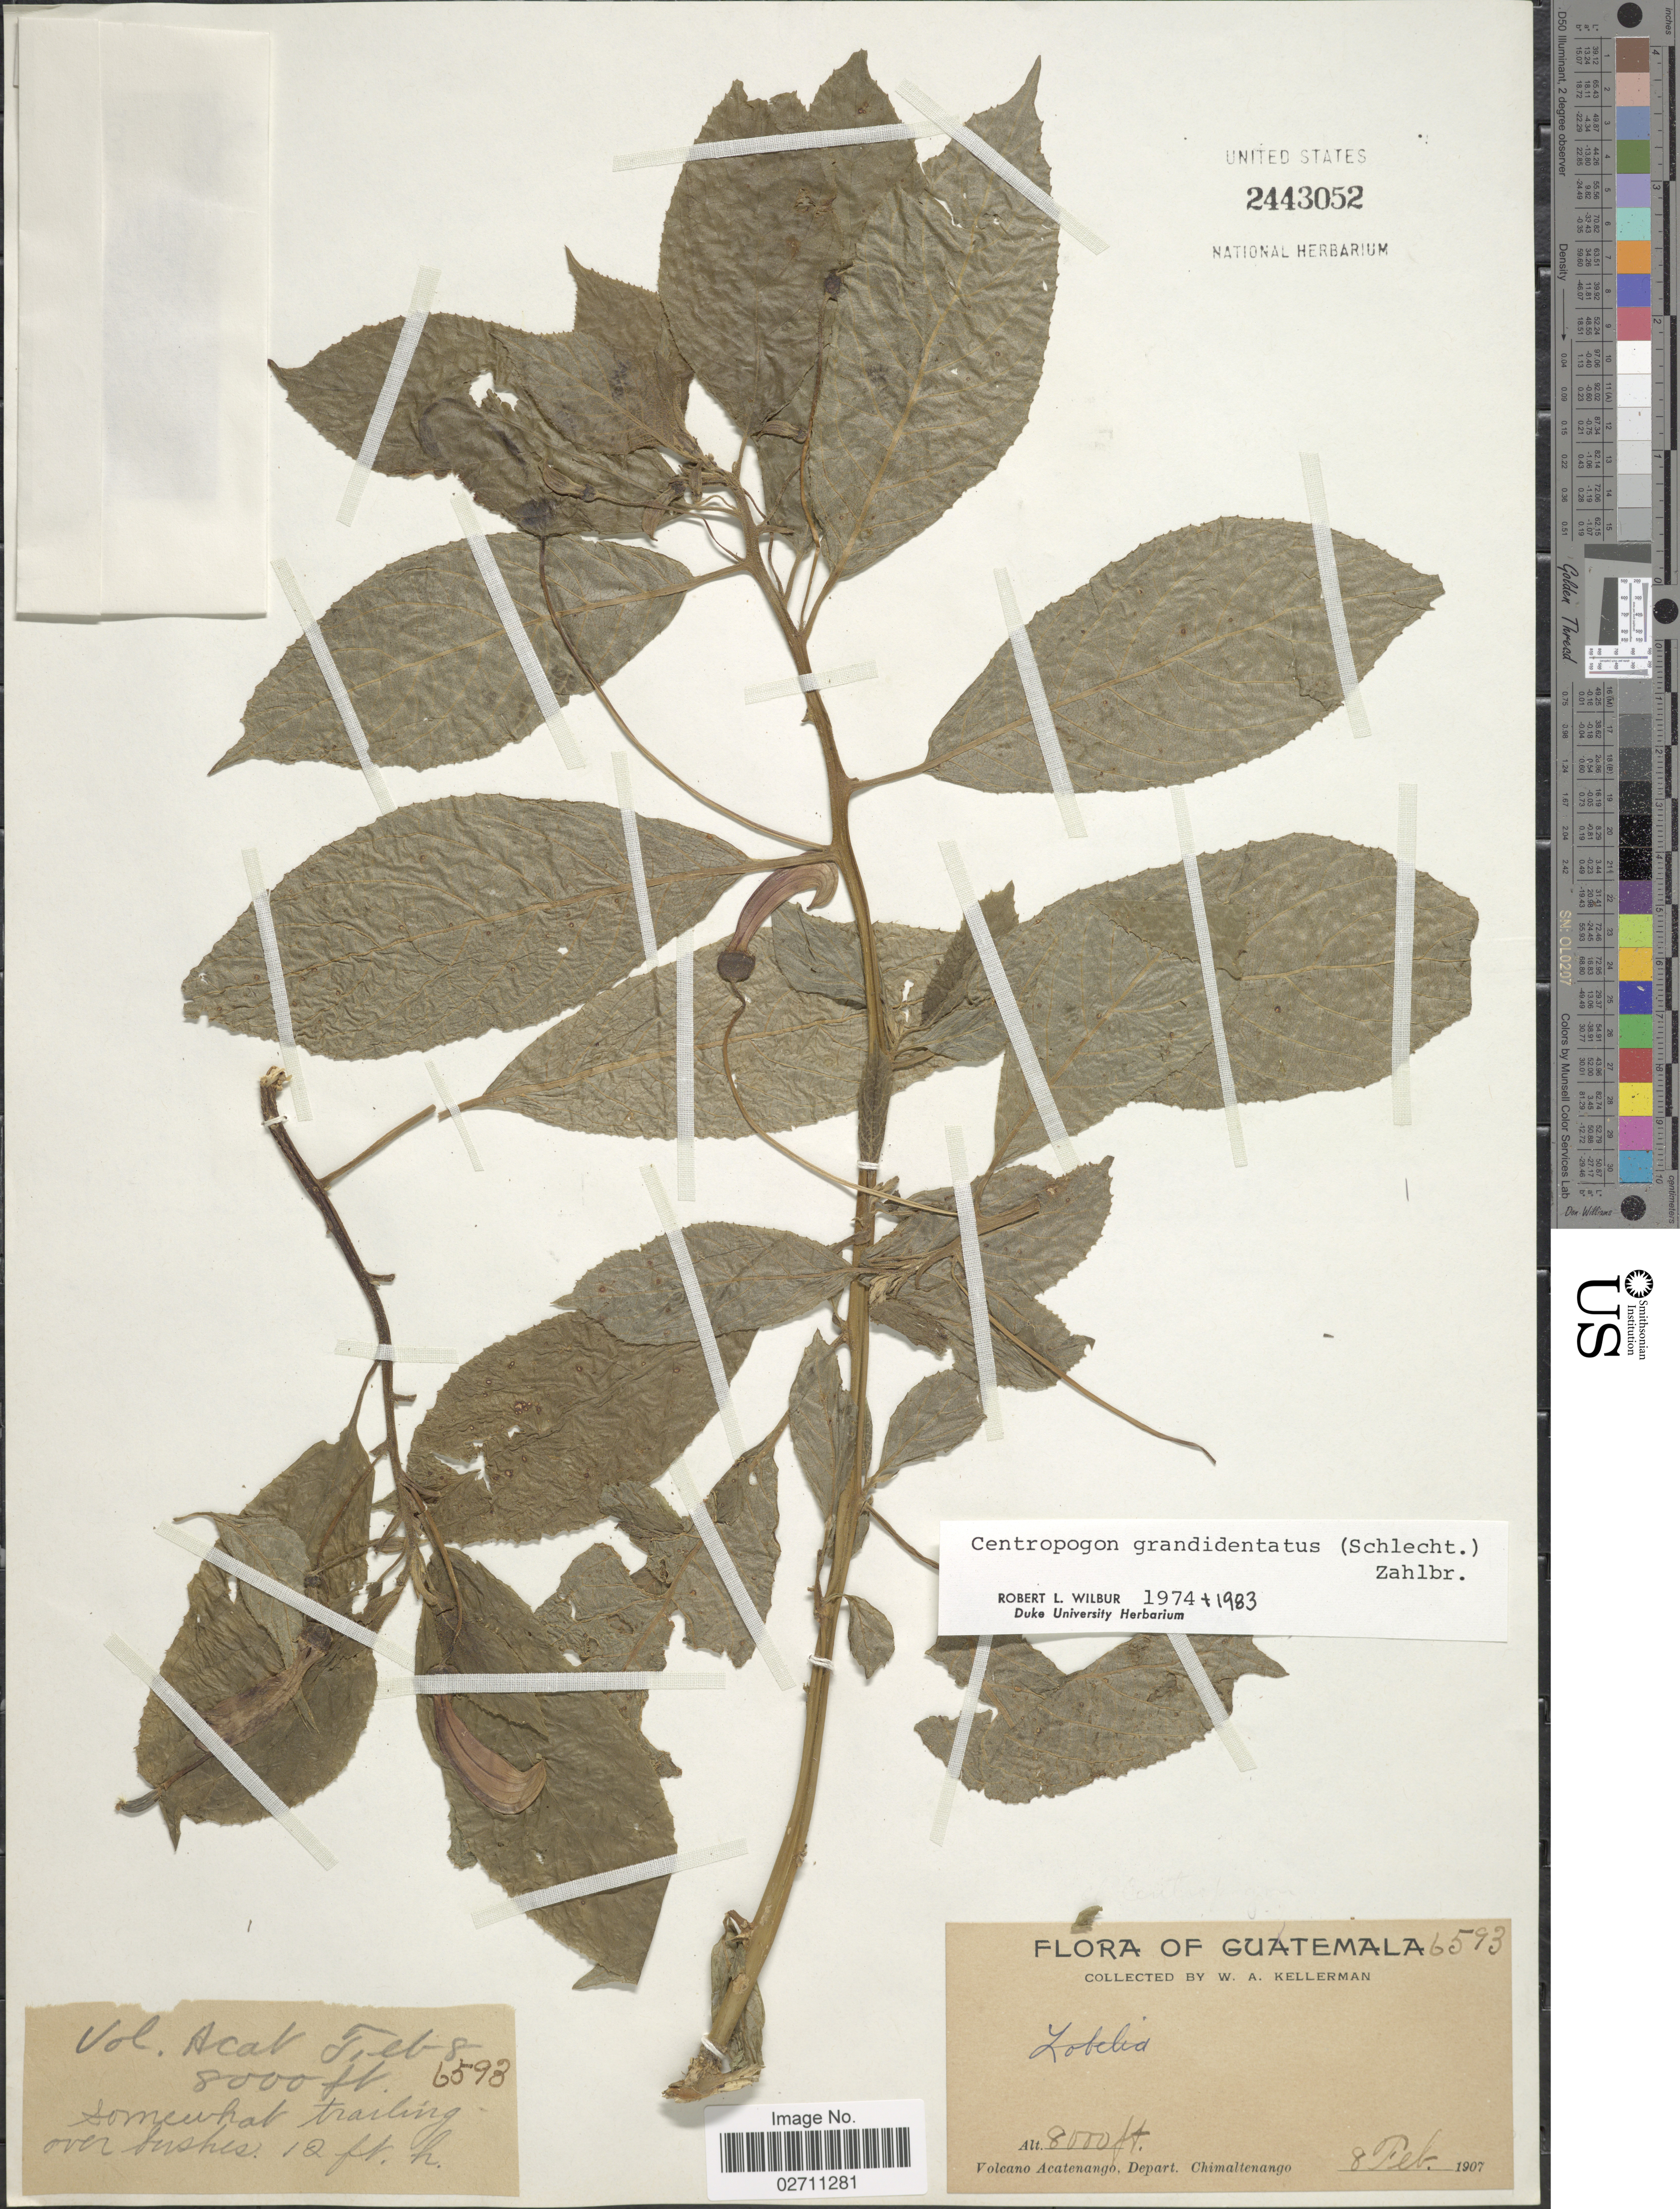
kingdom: Plantae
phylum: Tracheophyta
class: Magnoliopsida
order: Asterales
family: Campanulaceae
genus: Centropogon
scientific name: Centropogon grandidentatus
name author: (Schltdl.) Zahlbr.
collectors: W. Kellerman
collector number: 6593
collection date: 1907-02-08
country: Guatemala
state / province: Chimaltenango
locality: Volcano Acatenango, somewhat trailing over bushes.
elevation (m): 2438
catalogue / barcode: US 2443052